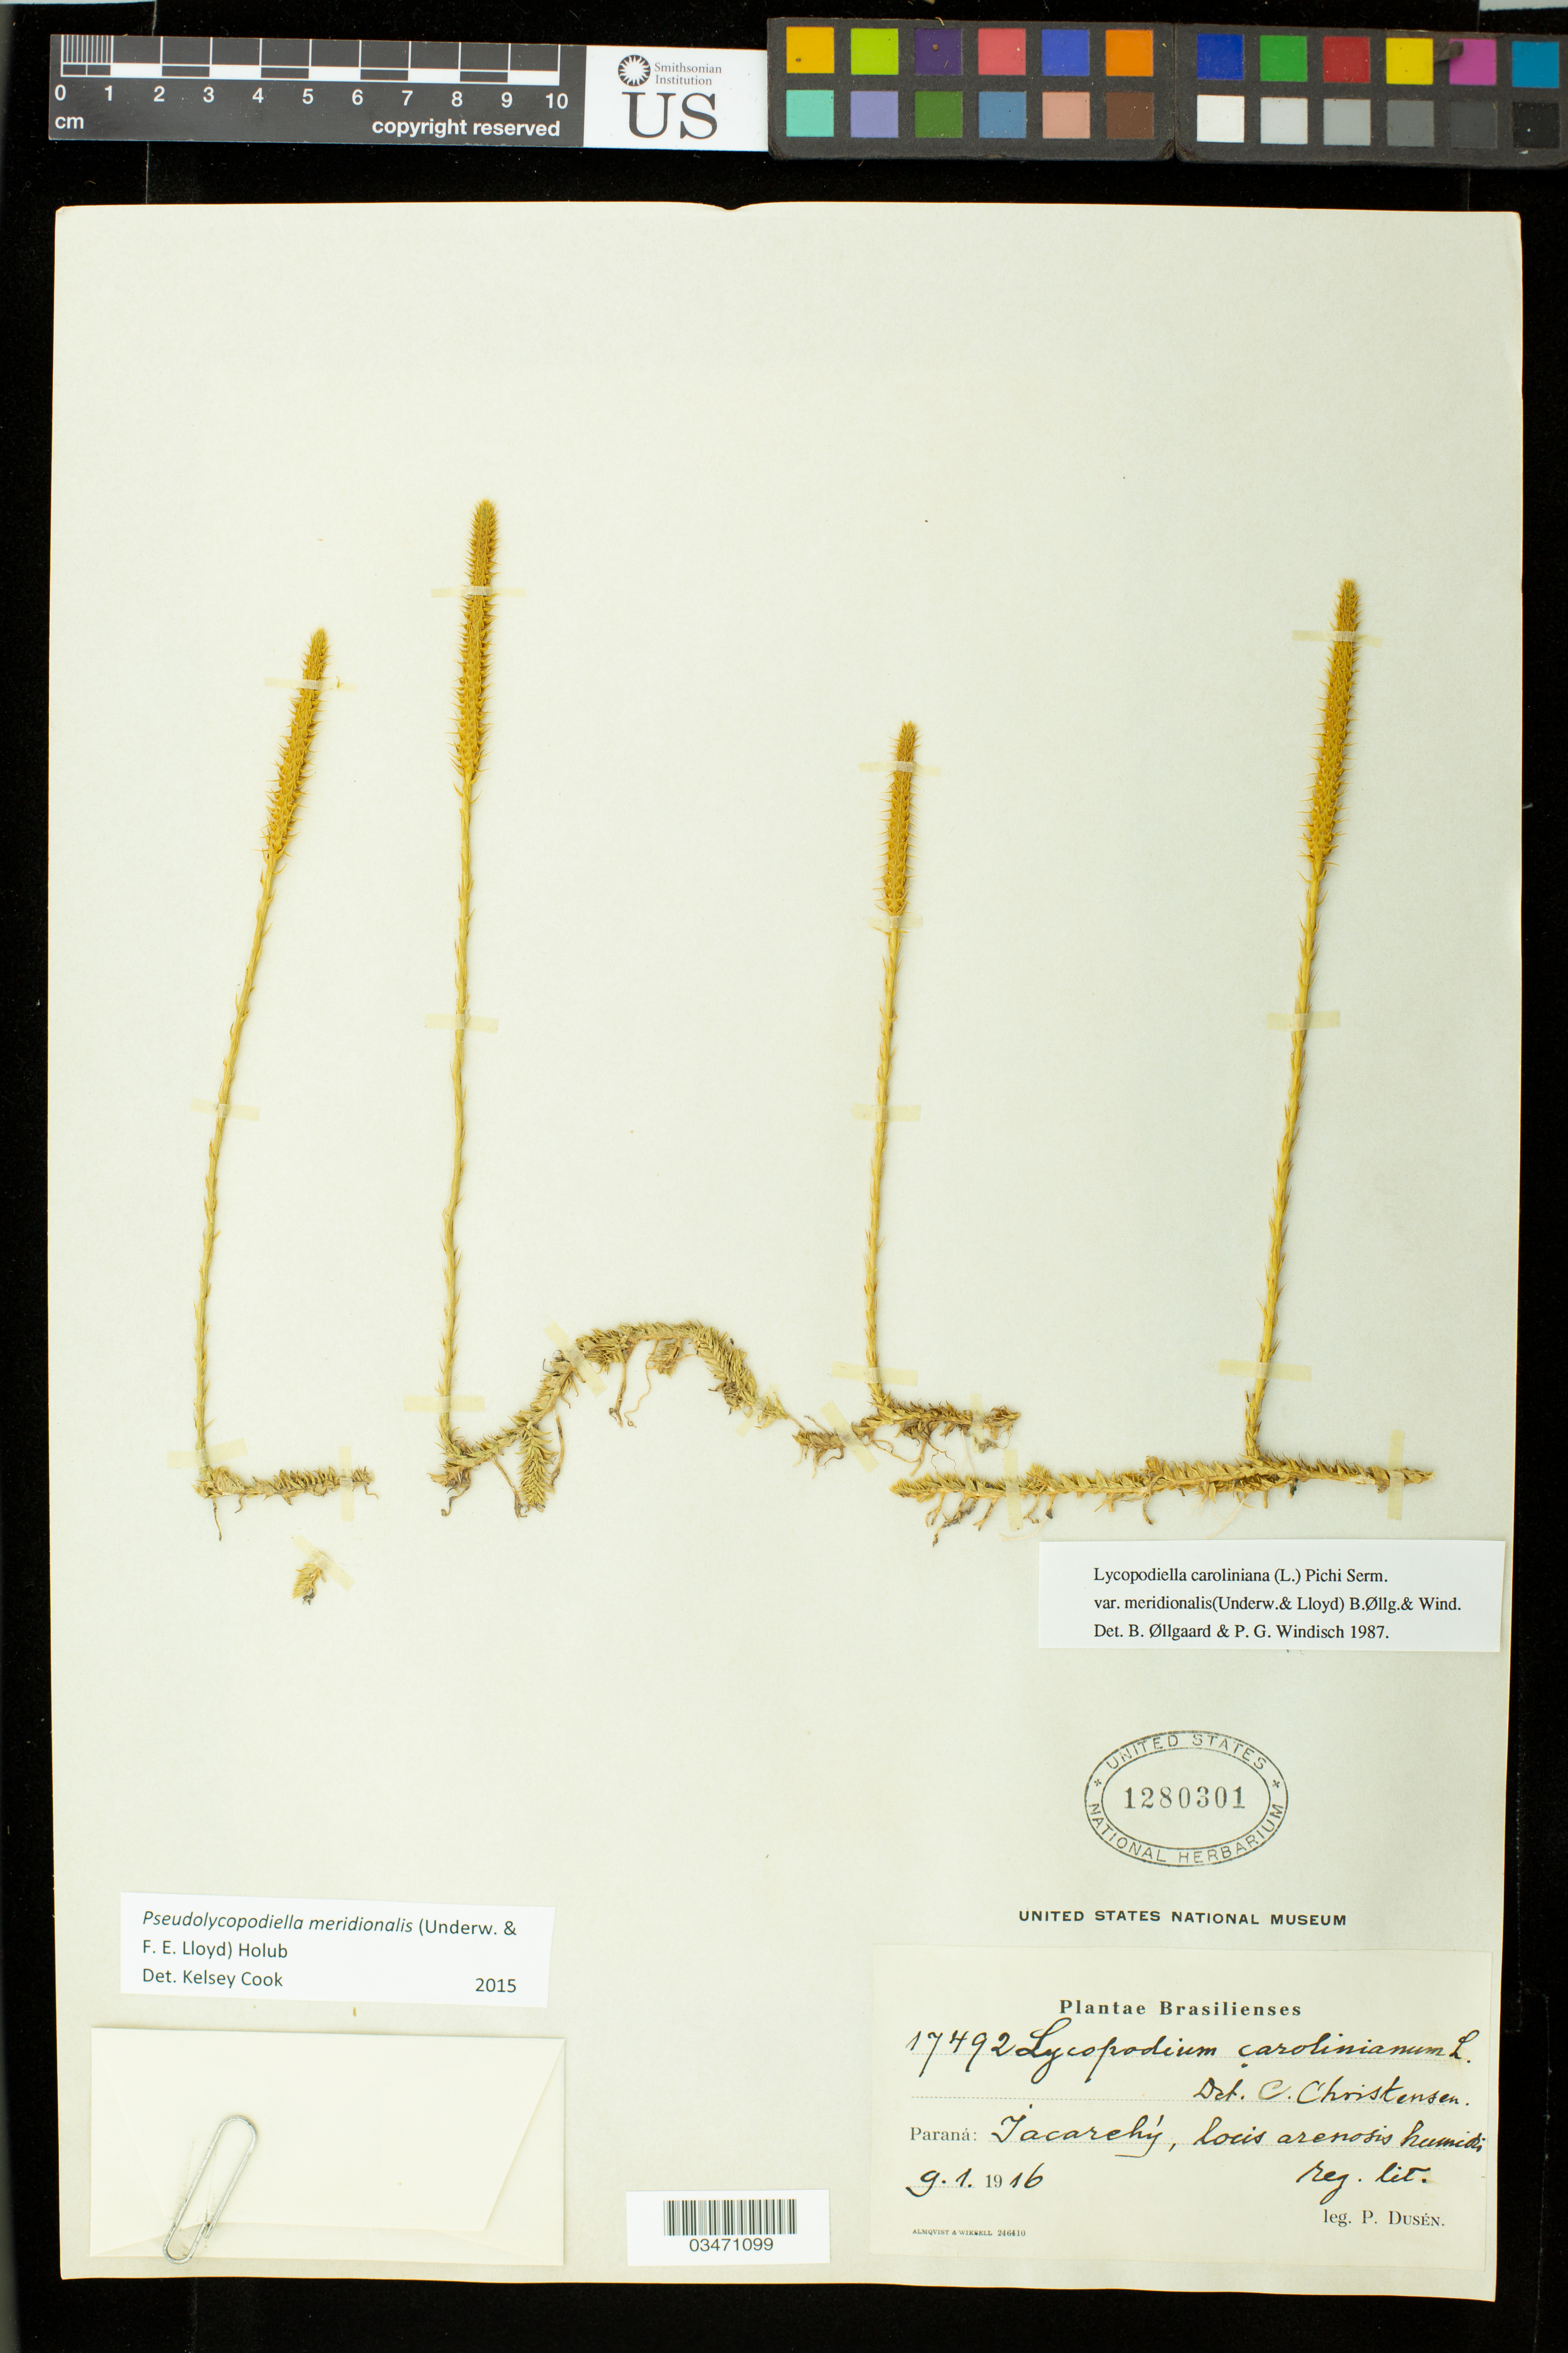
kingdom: Plantae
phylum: Tracheophyta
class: Lycopodiopsida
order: Lycopodiales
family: Lycopodiaceae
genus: Pseudolycopodiella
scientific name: Pseudolycopodiella meridionalis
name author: (Underw. & F.E. Lloyd) Holub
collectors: P. Dusén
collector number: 17492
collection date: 1916-01-01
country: Brazil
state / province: Paraná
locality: Jacarehy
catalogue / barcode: US 1280301